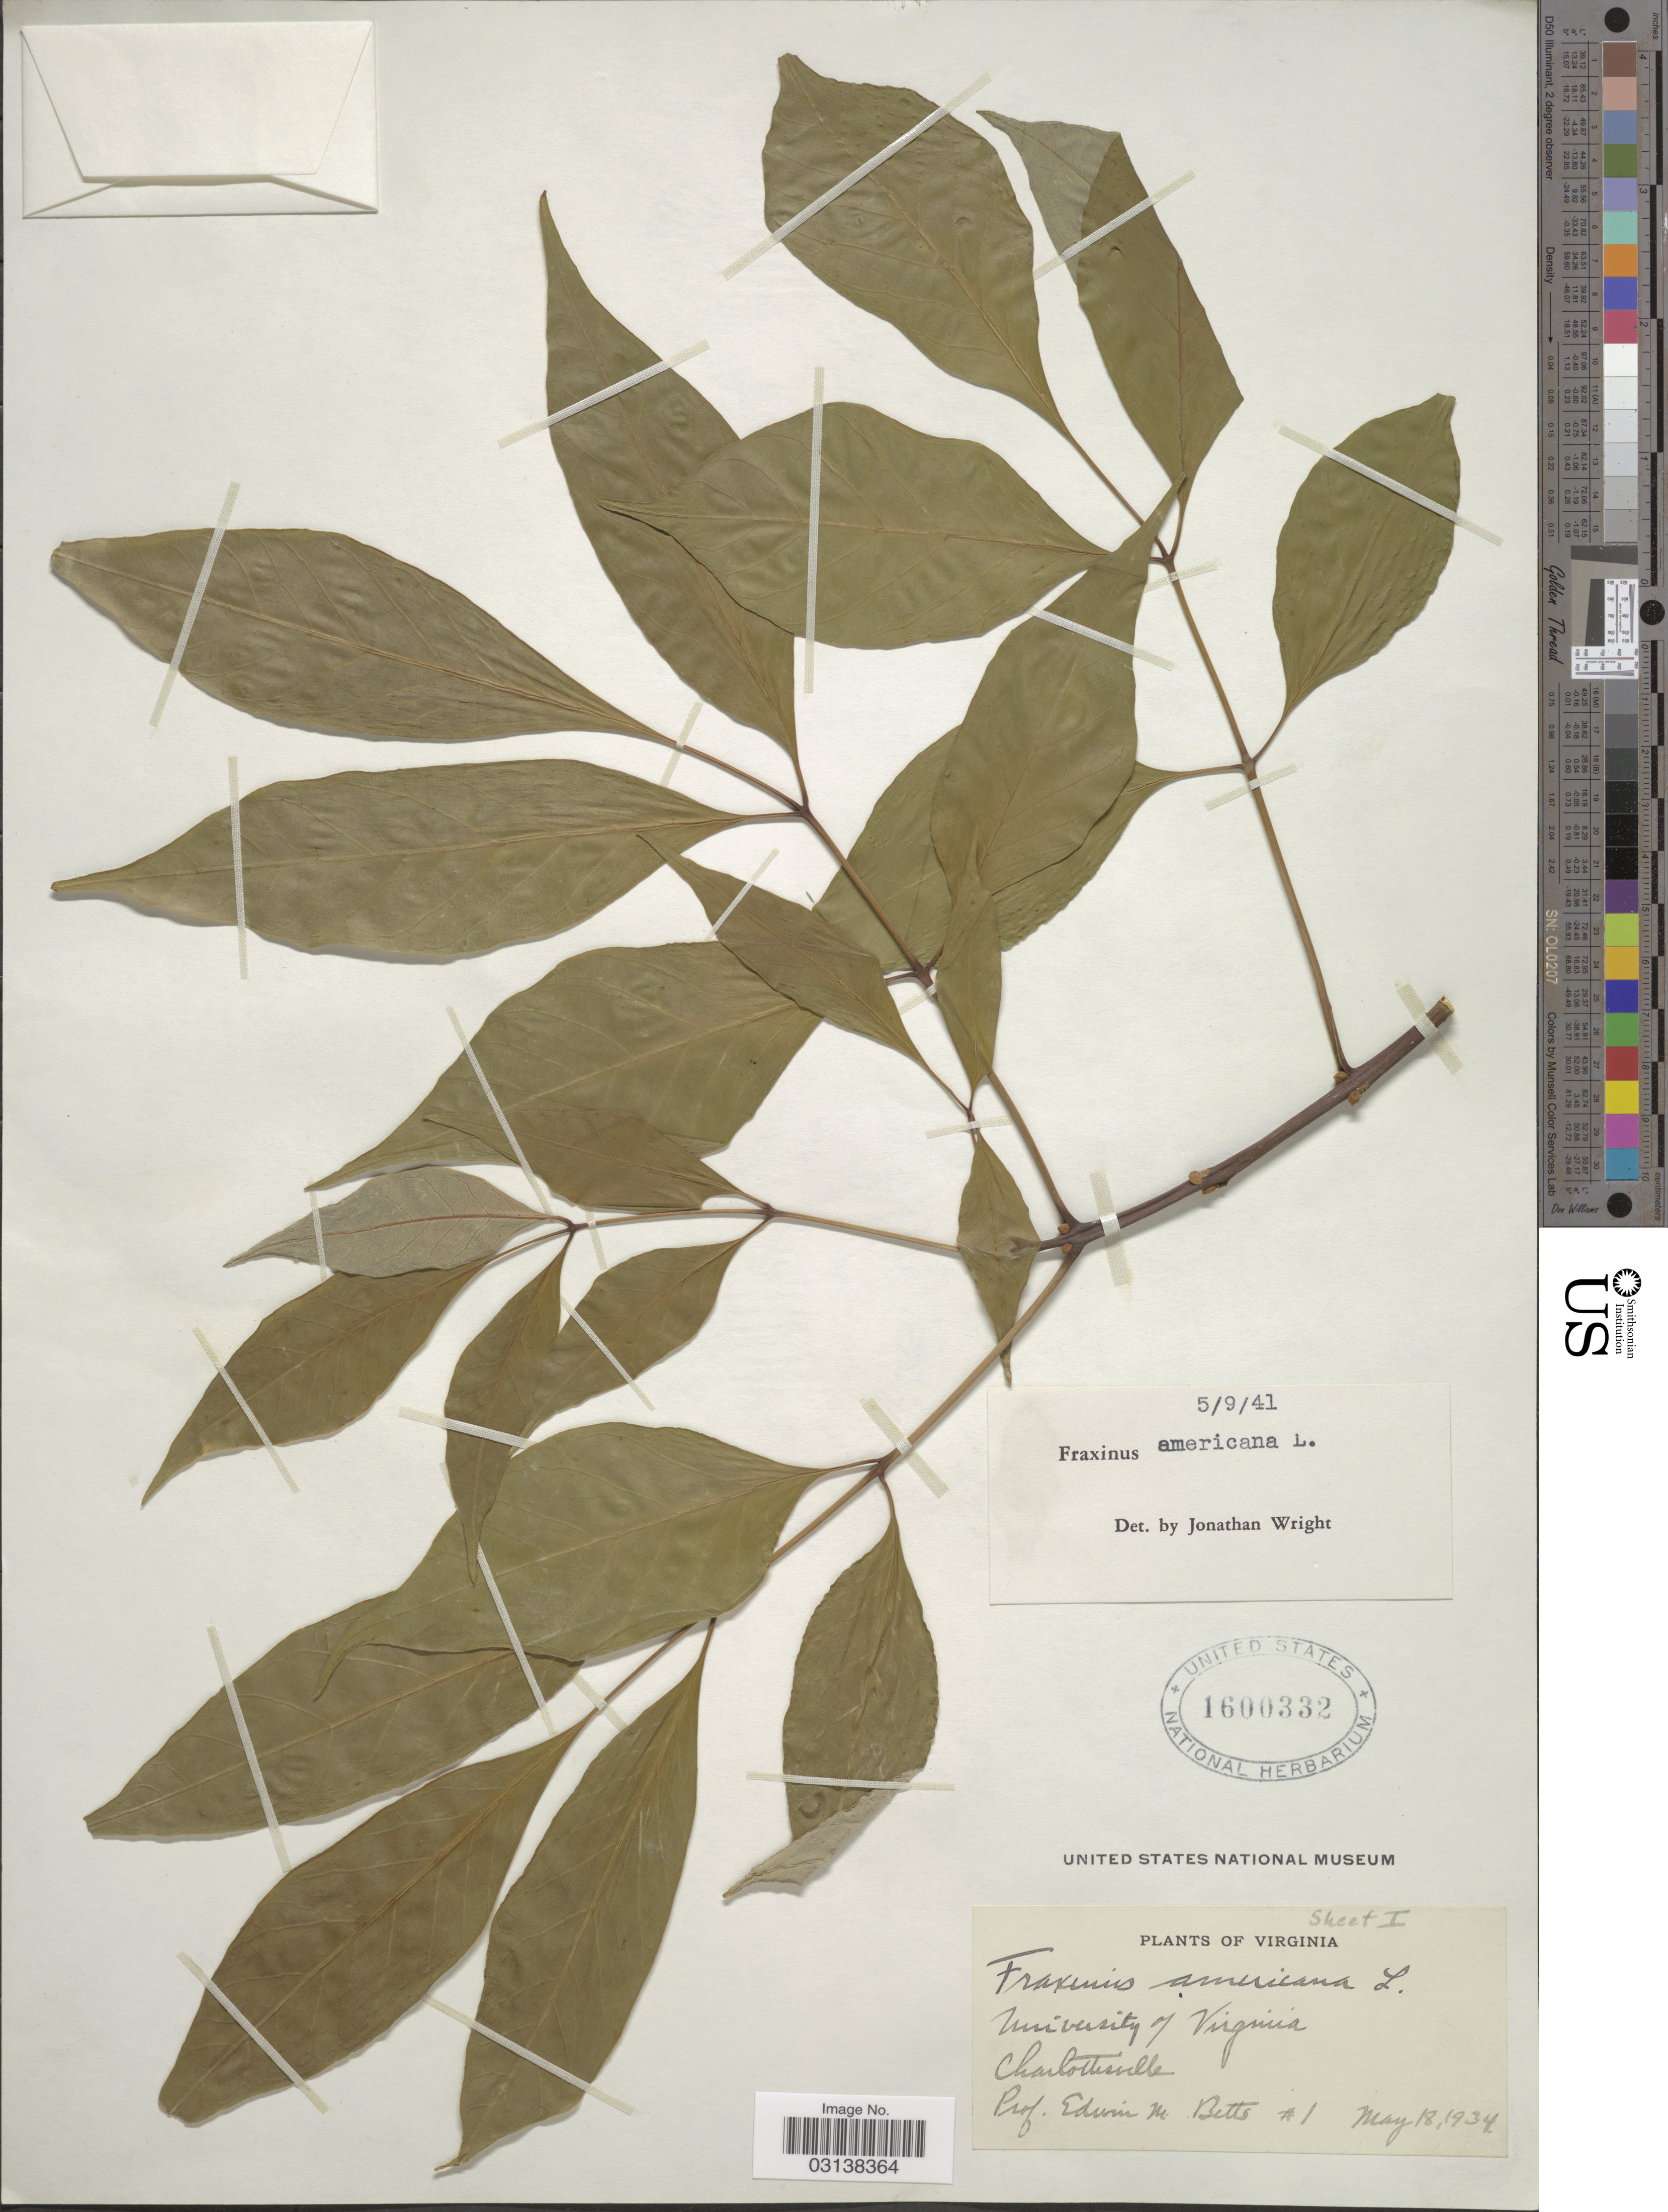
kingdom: Plantae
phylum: Tracheophyta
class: Magnoliopsida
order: Lamiales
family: Oleaceae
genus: Fraxinus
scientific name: Fraxinus americana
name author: L.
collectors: E. Betts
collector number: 1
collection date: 1934-05-18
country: United States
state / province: Virginia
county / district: City of Charlottesville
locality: University of Virginia, Charlottesville.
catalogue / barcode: US 1600332